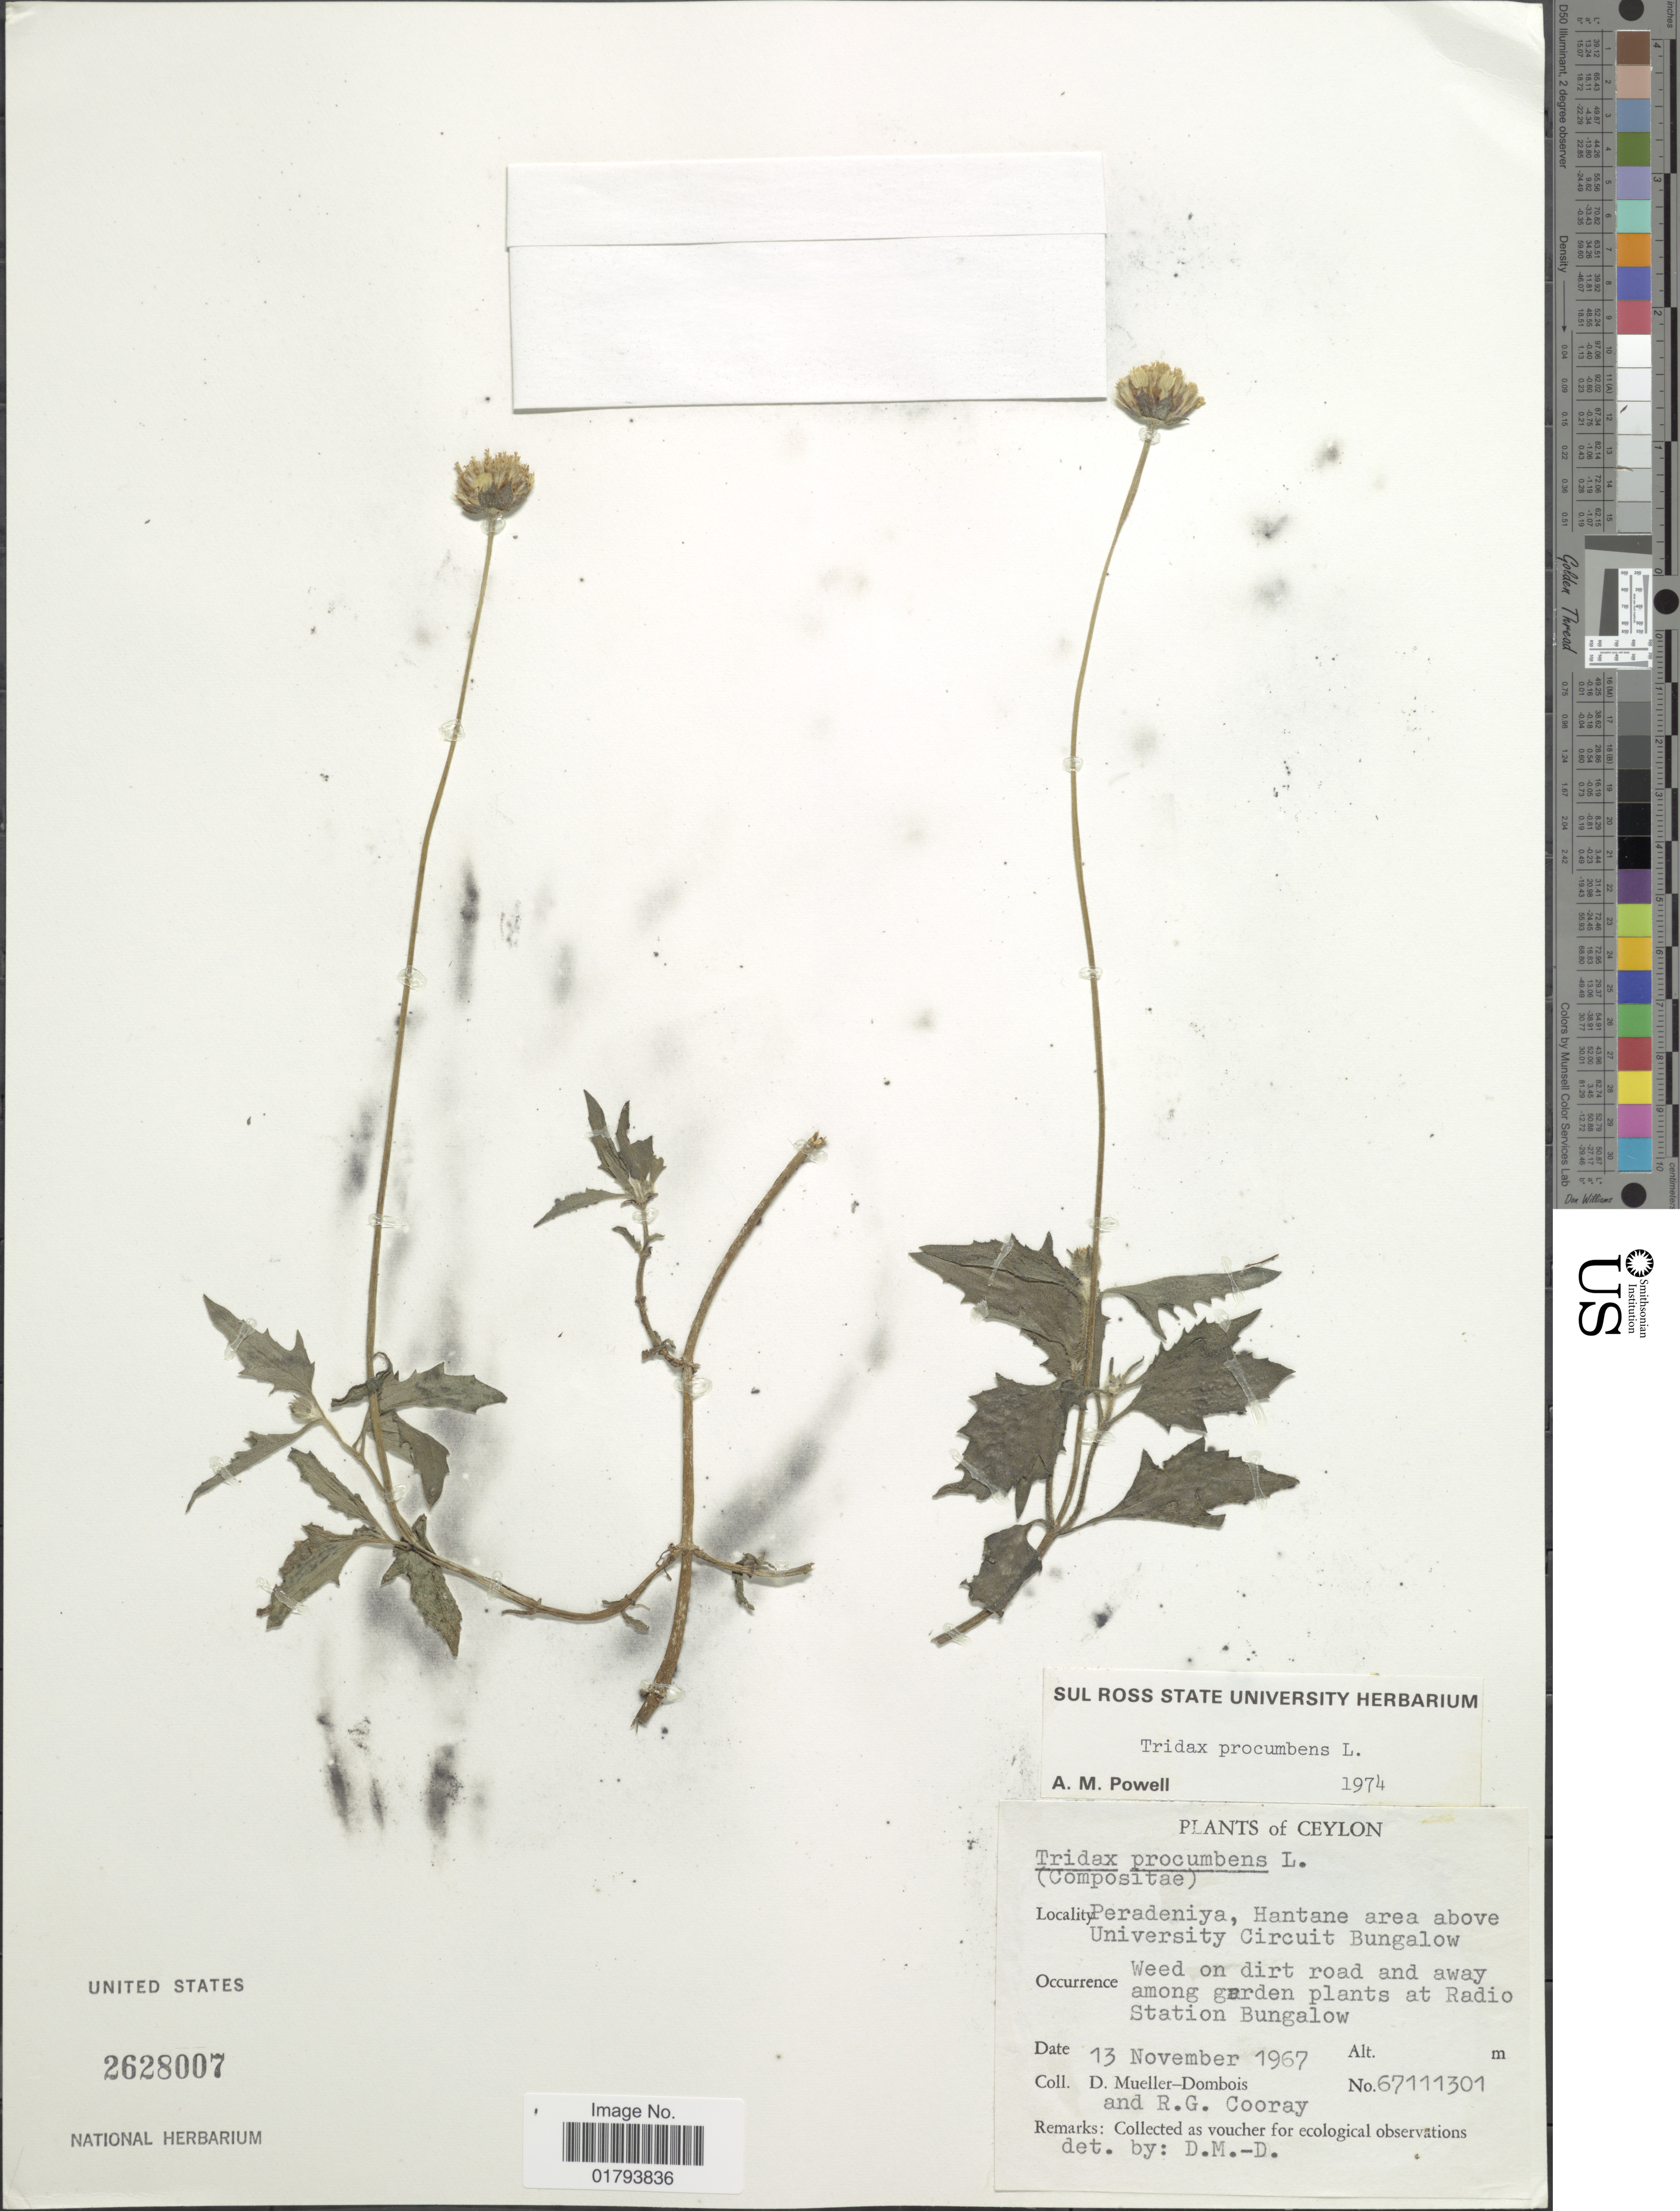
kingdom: Plantae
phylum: Tracheophyta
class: Magnoliopsida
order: Asterales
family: Asteraceae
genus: Tridax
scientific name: Tridax procumbens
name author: L.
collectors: D. Mueller-Dombois & R. Cooray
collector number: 67111301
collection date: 1967-11-13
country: Sri Lanka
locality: Ceylon, Peradeniya, Hantane area above University Circuit Bungalow, Weed on dirt road and away among garden plants at Radio Station Bungalow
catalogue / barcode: US 2628007